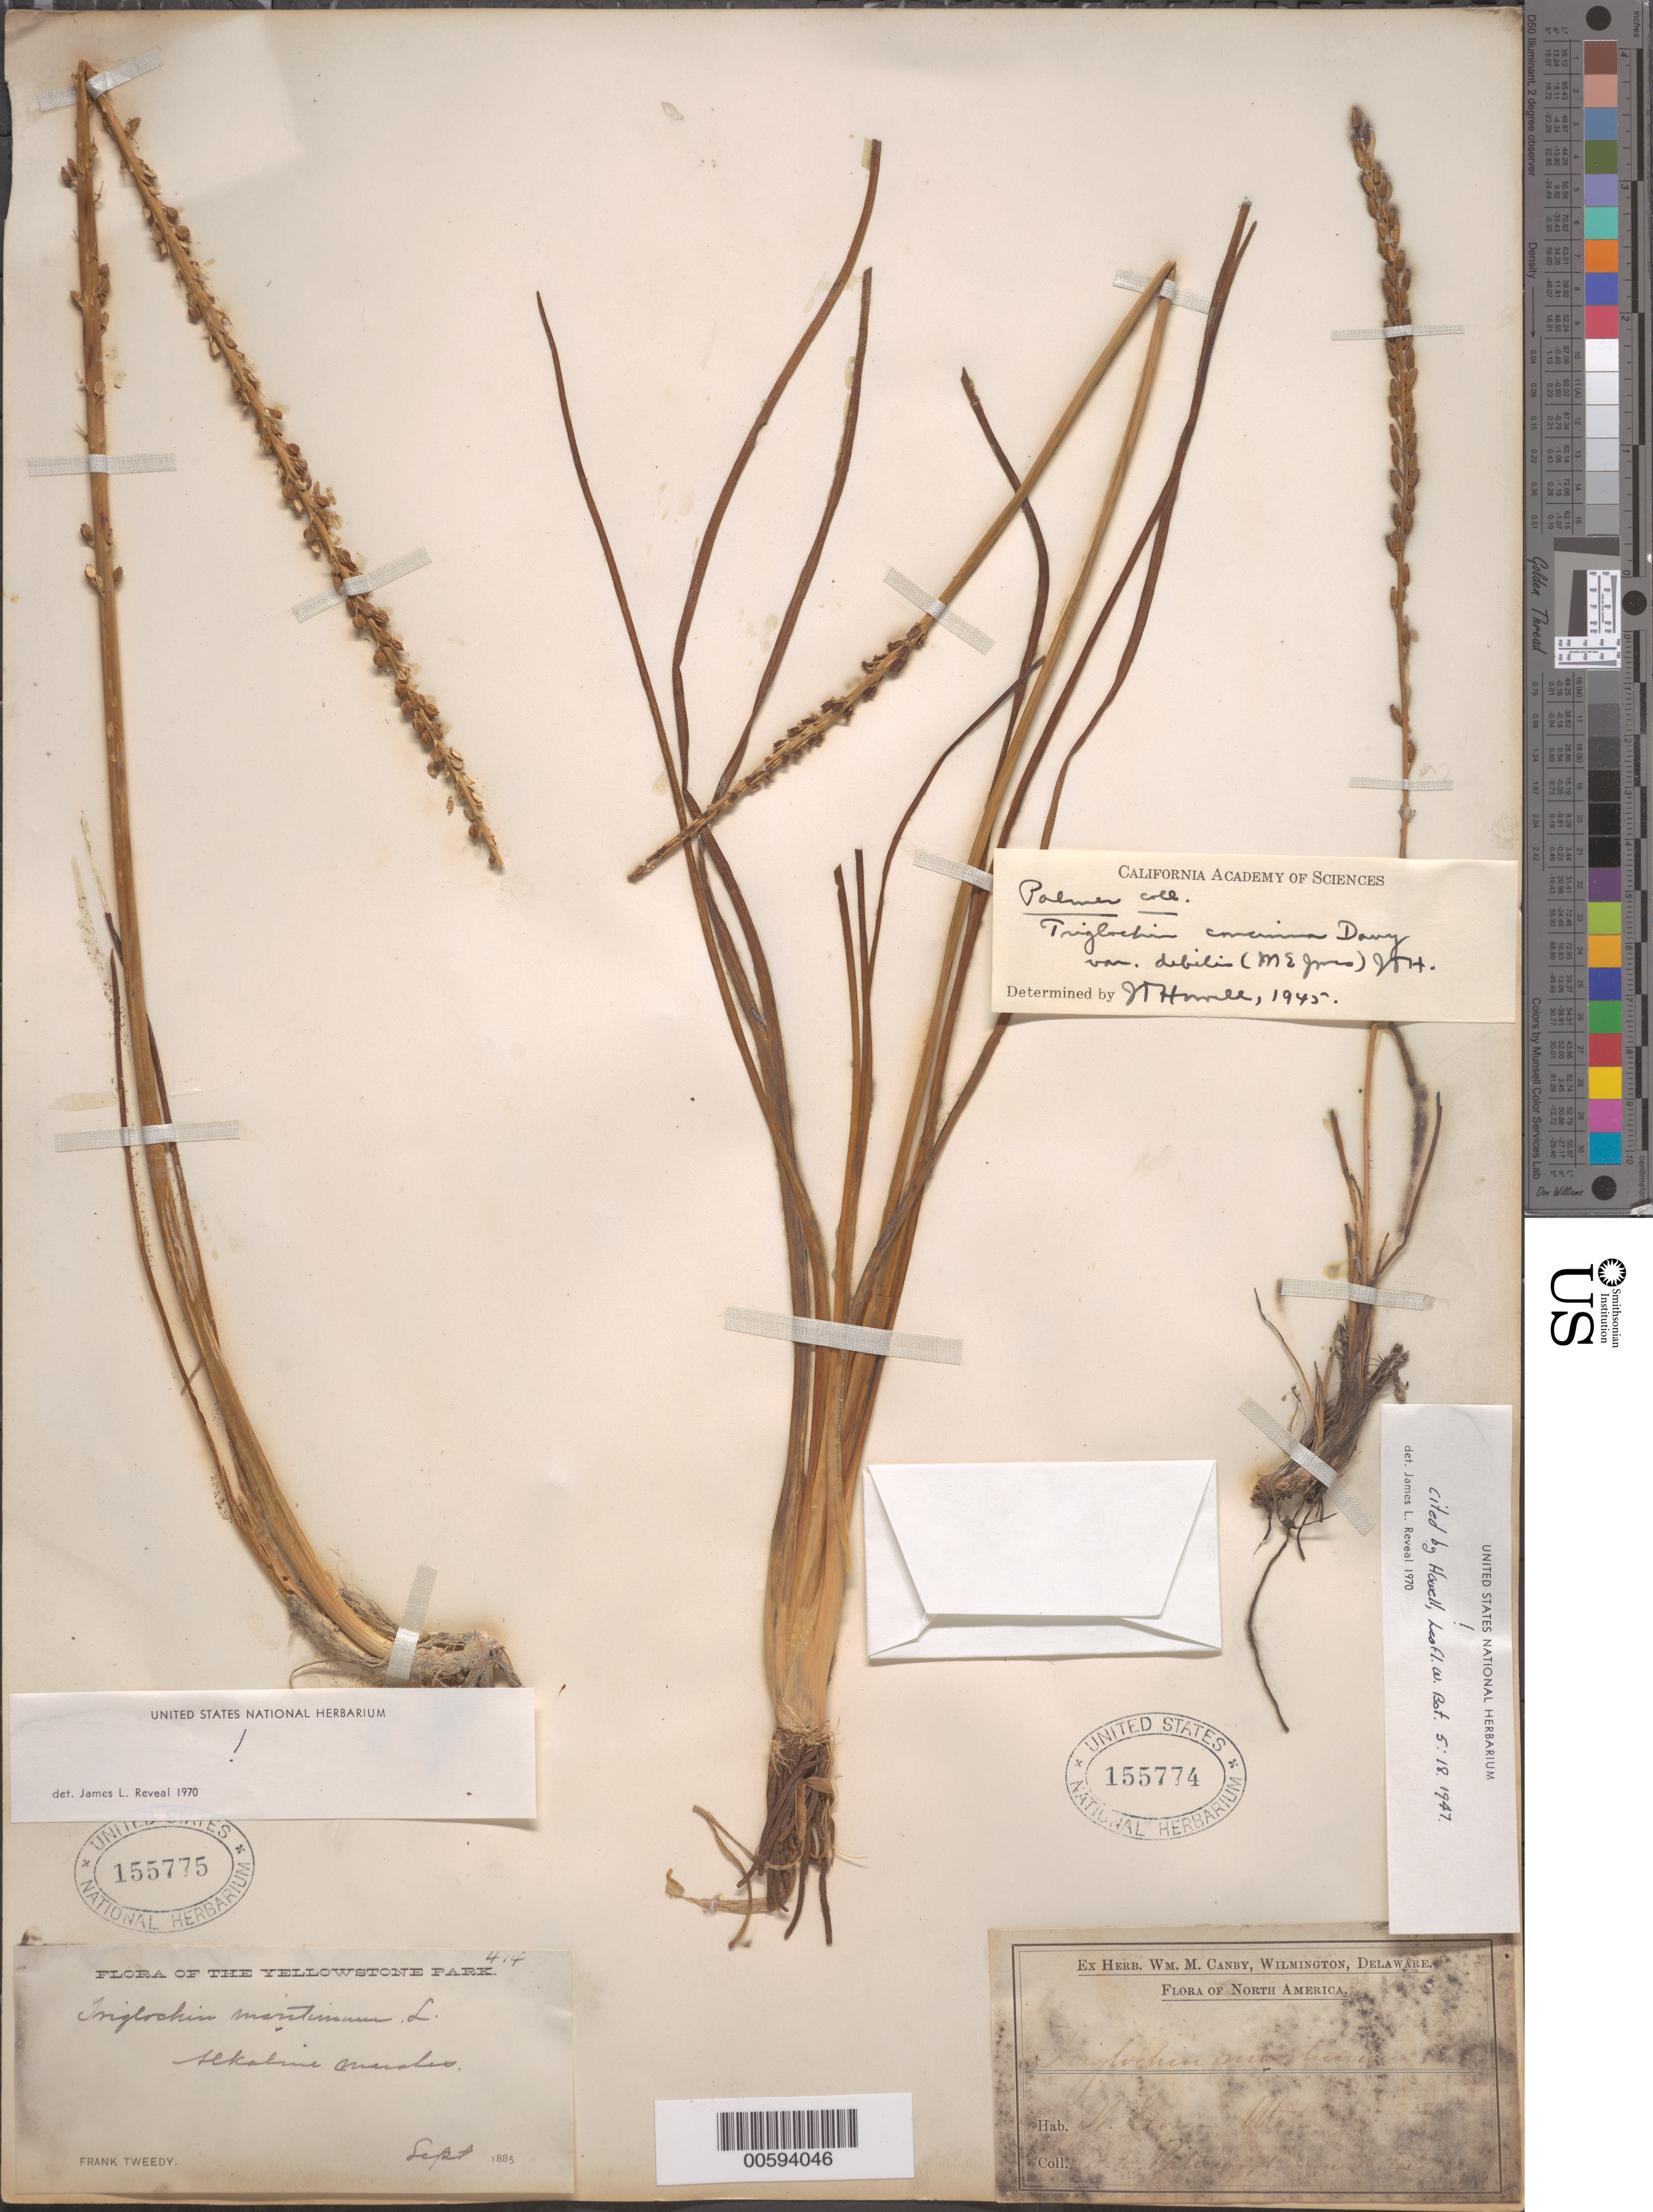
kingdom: Plantae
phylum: Tracheophyta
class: Liliopsida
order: Alismatales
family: Juncaginaceae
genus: Triglochin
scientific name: Triglochin concinna var. debilis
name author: (M.E. Jones) J.T. Howell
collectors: W. M. Canby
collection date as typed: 18--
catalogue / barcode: US 155774